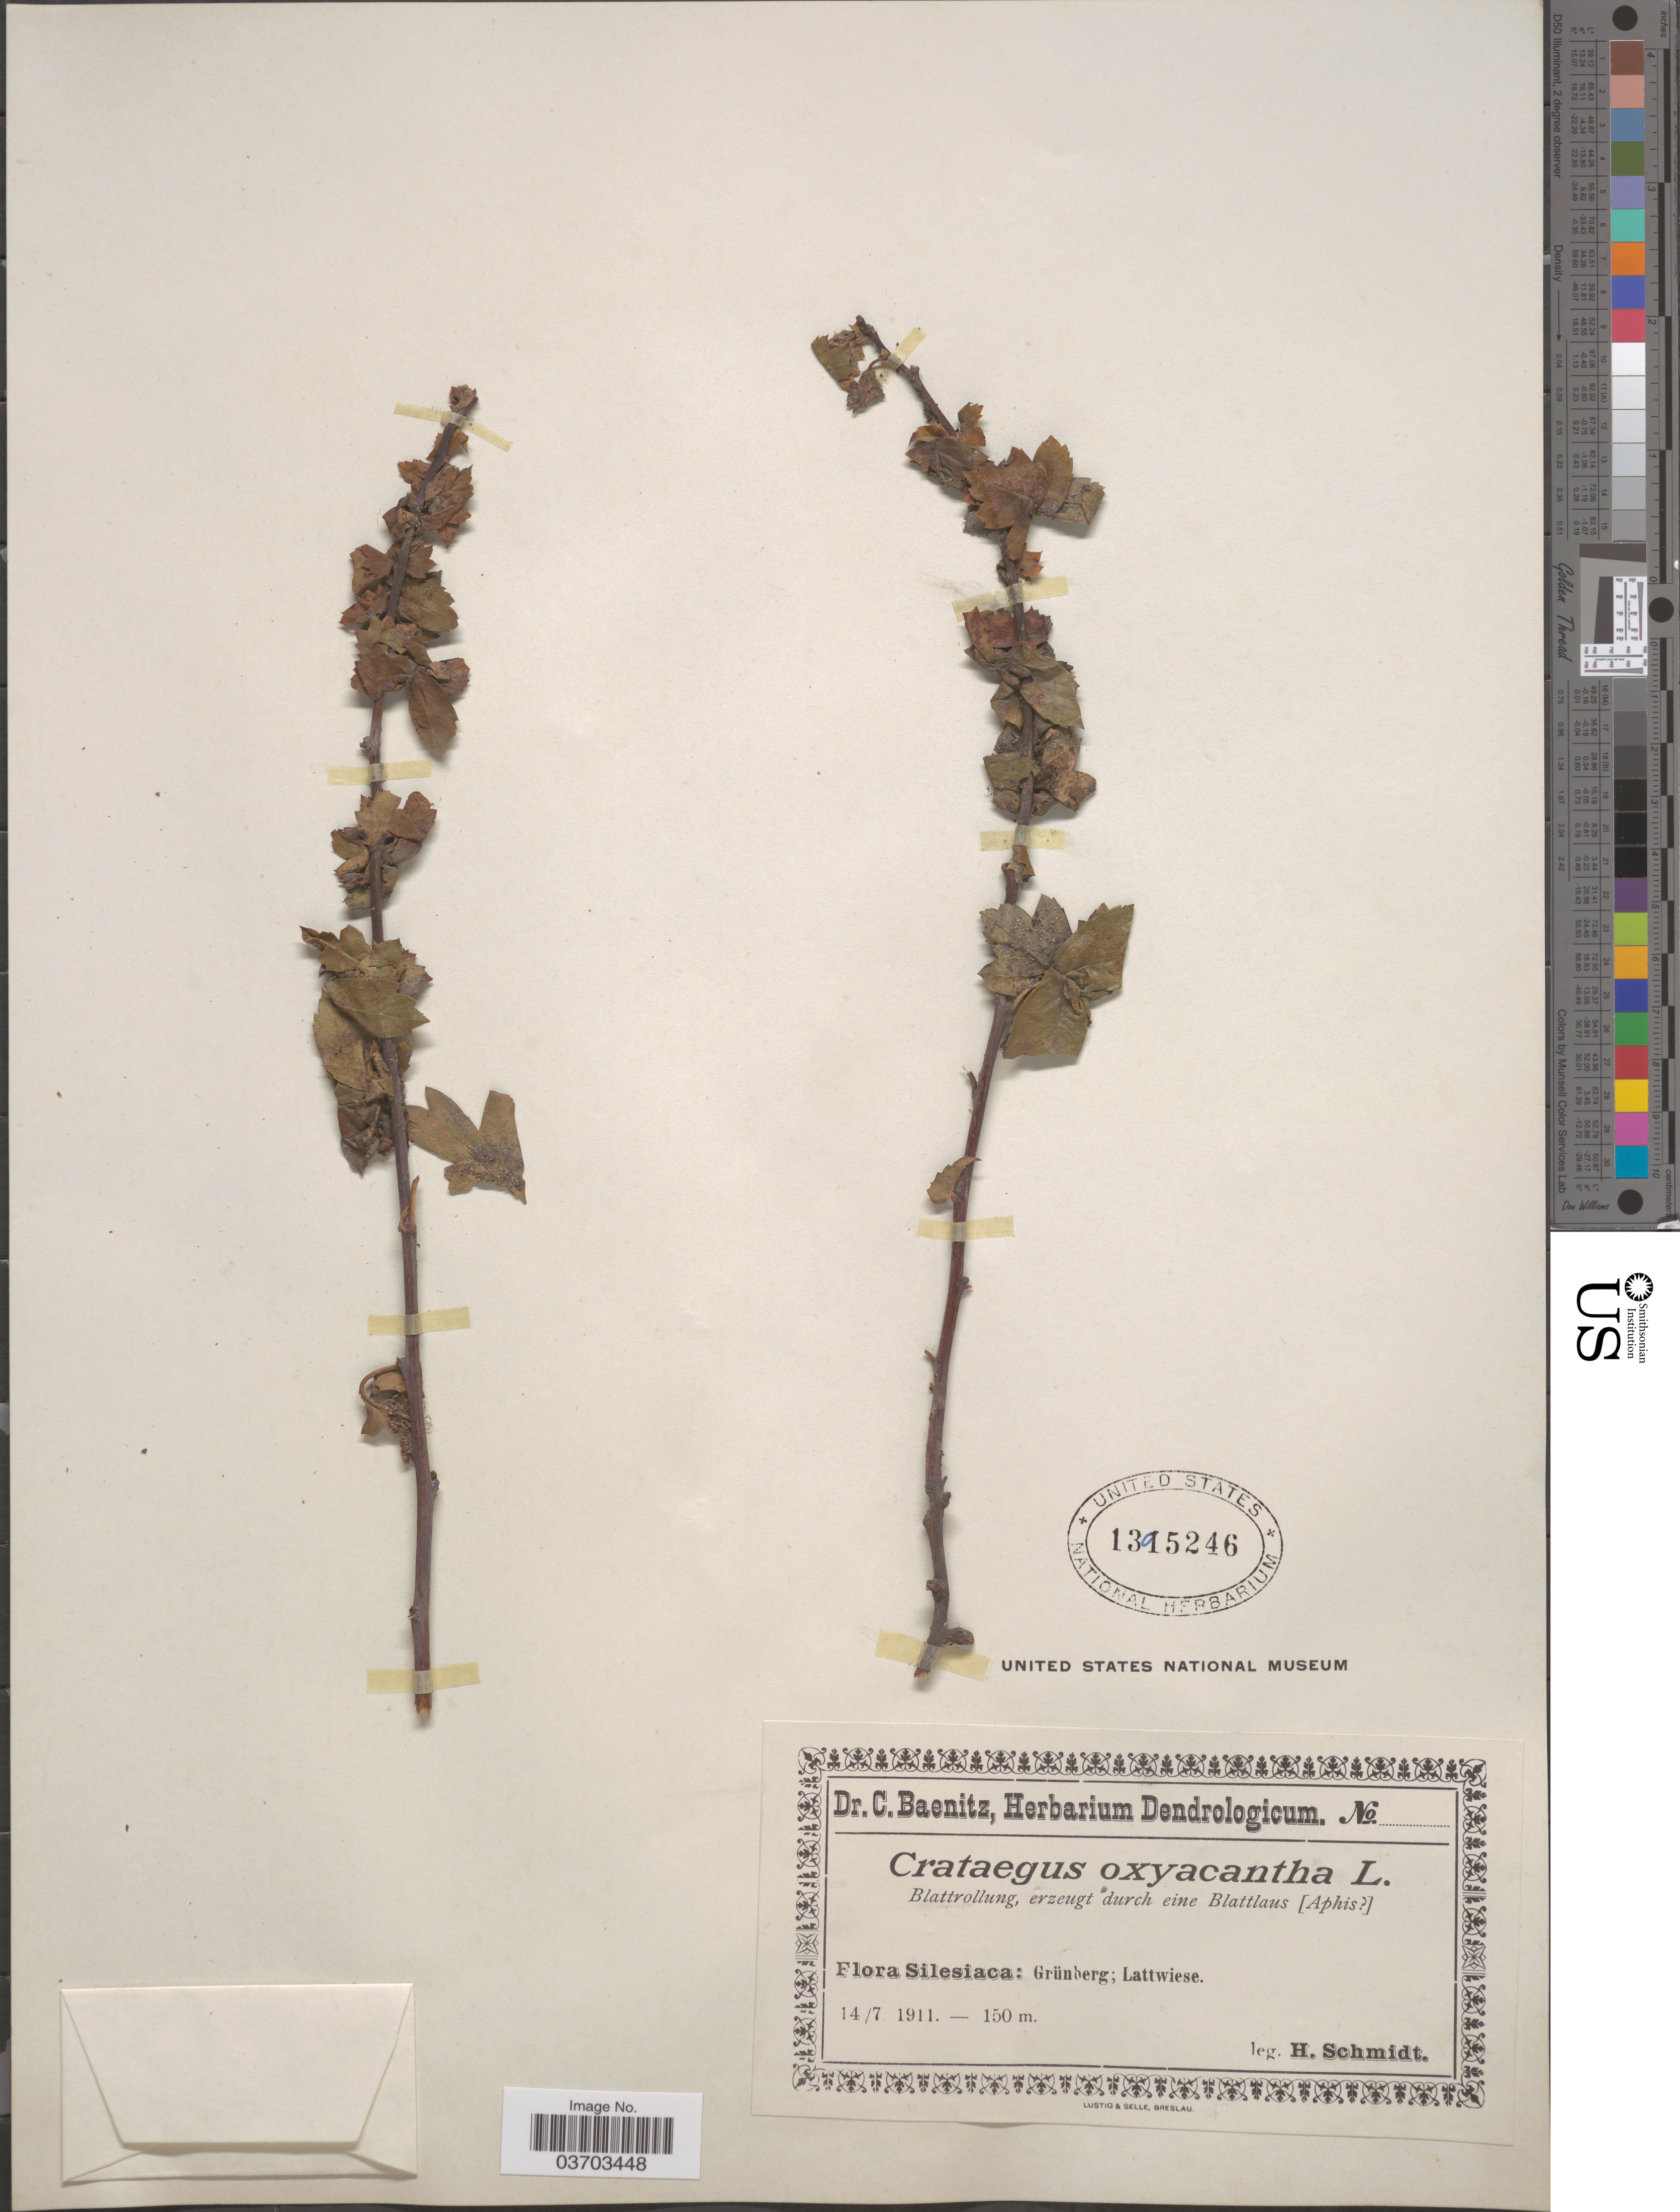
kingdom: Plantae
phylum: Tracheophyta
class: Magnoliopsida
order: Rosales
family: Rosaceae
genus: Crataegus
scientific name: Crataegus rhipidophylla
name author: Gand.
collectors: H. Schmidt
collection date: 1911-07-14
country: Poland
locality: Silesiaca: Grünberg; Lattwiese.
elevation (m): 150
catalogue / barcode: US 1395246